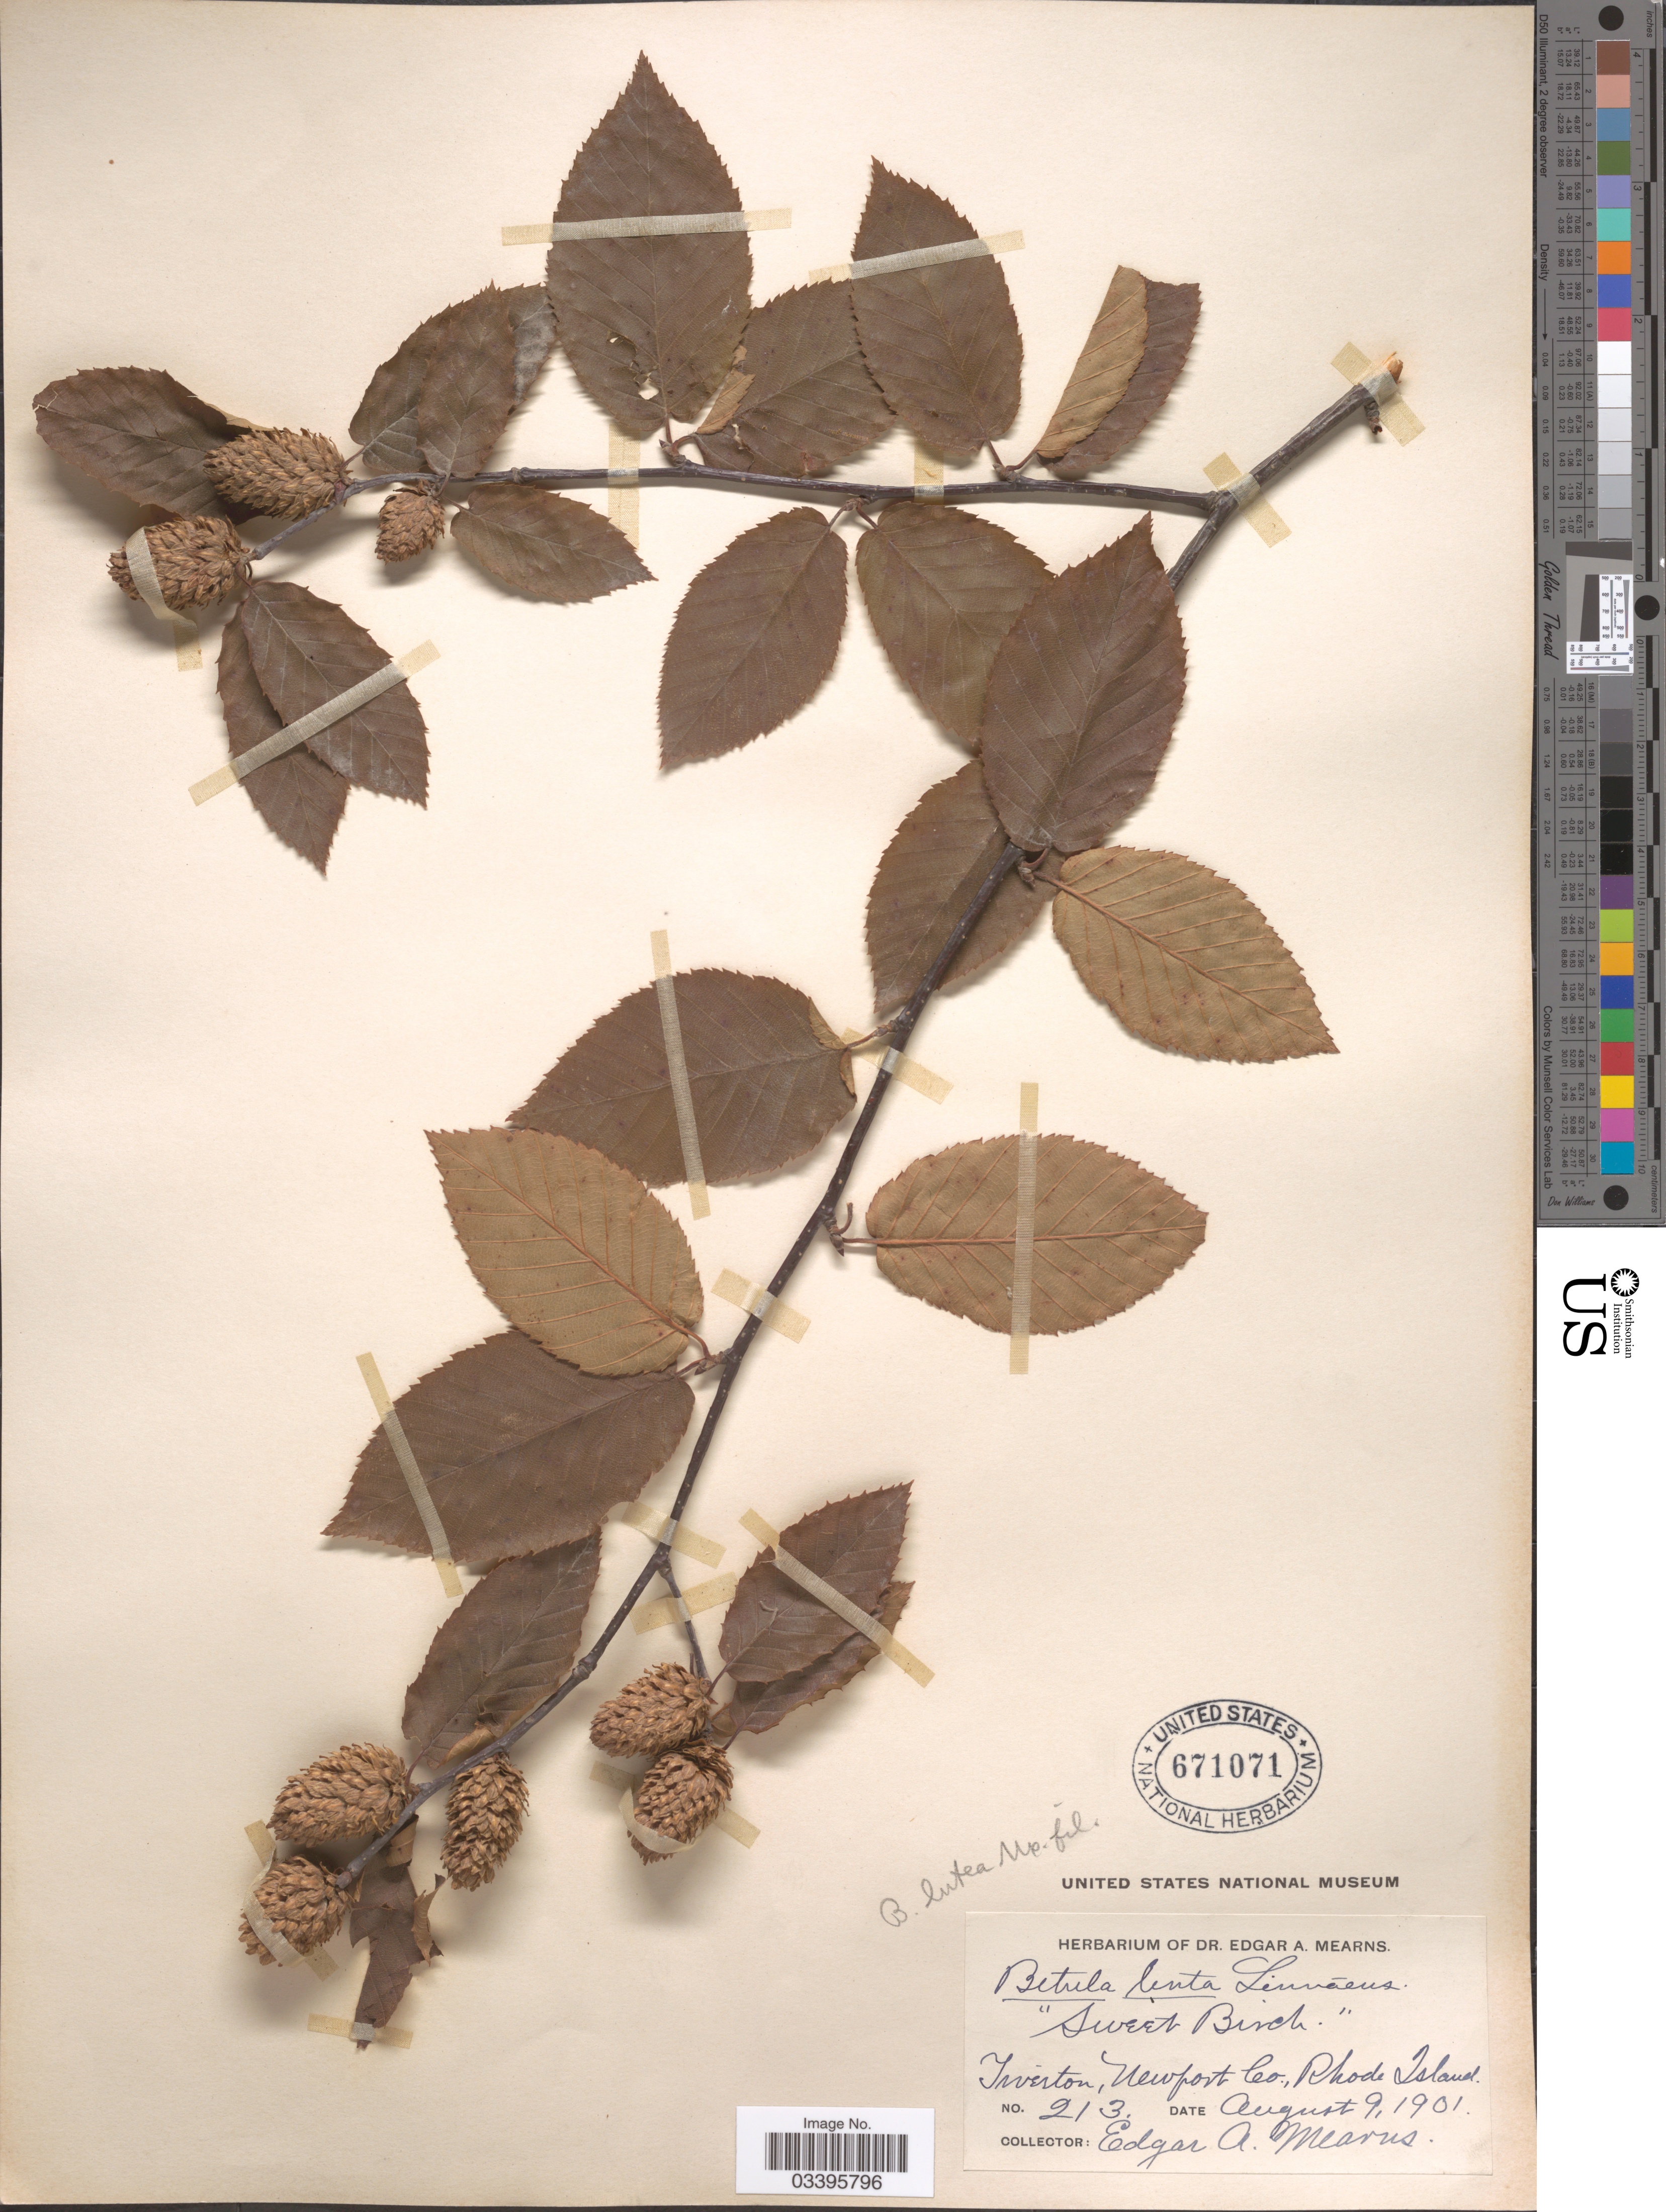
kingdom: Plantae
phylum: Tracheophyta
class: Magnoliopsida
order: Fagales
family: Betulaceae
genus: Betula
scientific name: Betula lutea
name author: F. Michx.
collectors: E. A. Mearns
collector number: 213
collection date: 1901-08-09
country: United States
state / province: Rhode Island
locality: Tiverton, Newport Co.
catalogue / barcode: US 671071